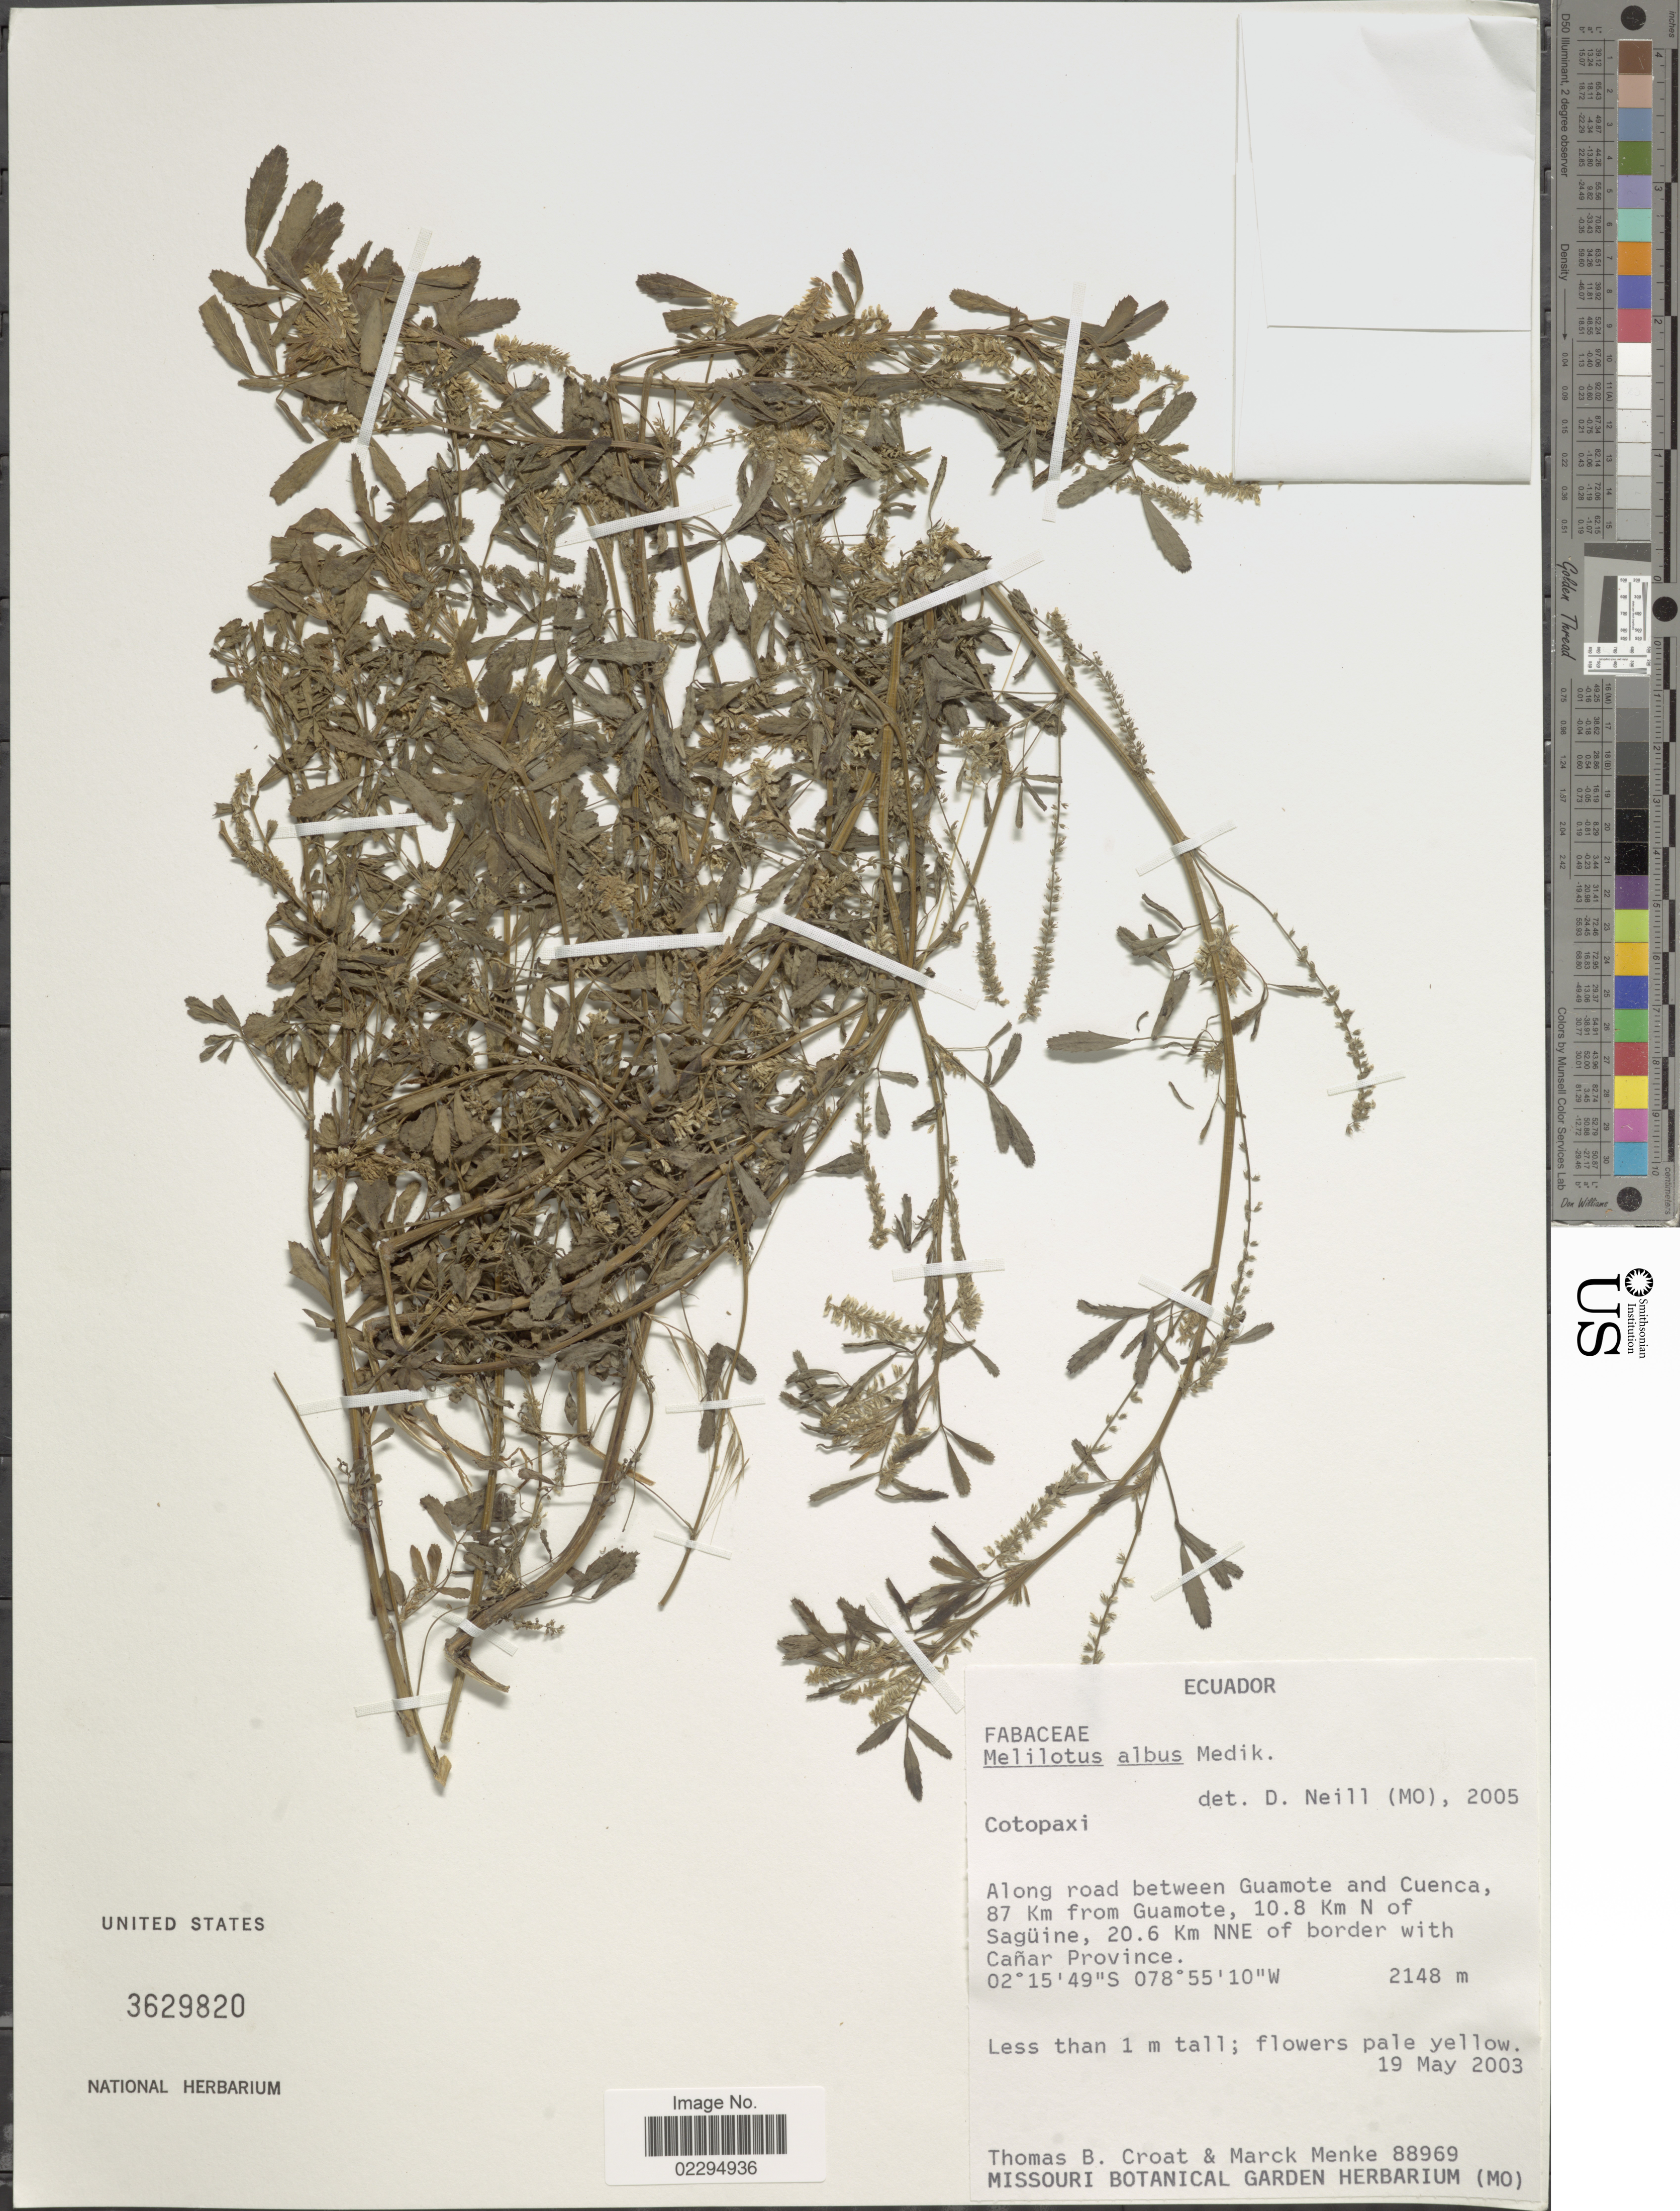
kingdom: Plantae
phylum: Tracheophyta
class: Magnoliopsida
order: Fabales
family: Fabaceae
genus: Melilotus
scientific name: Melilotus albus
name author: Medik.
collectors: T. B. Croat & M. Menke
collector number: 88969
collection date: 2003-05-19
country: Ecuador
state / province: Cotopaxi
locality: Along road between Guamote and Cuenca, 87 Km from Guamote, 10.8 K N of Sagüine, 20.6 Km NNE of border with Cañar Province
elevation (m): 2148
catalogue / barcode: US 3629820